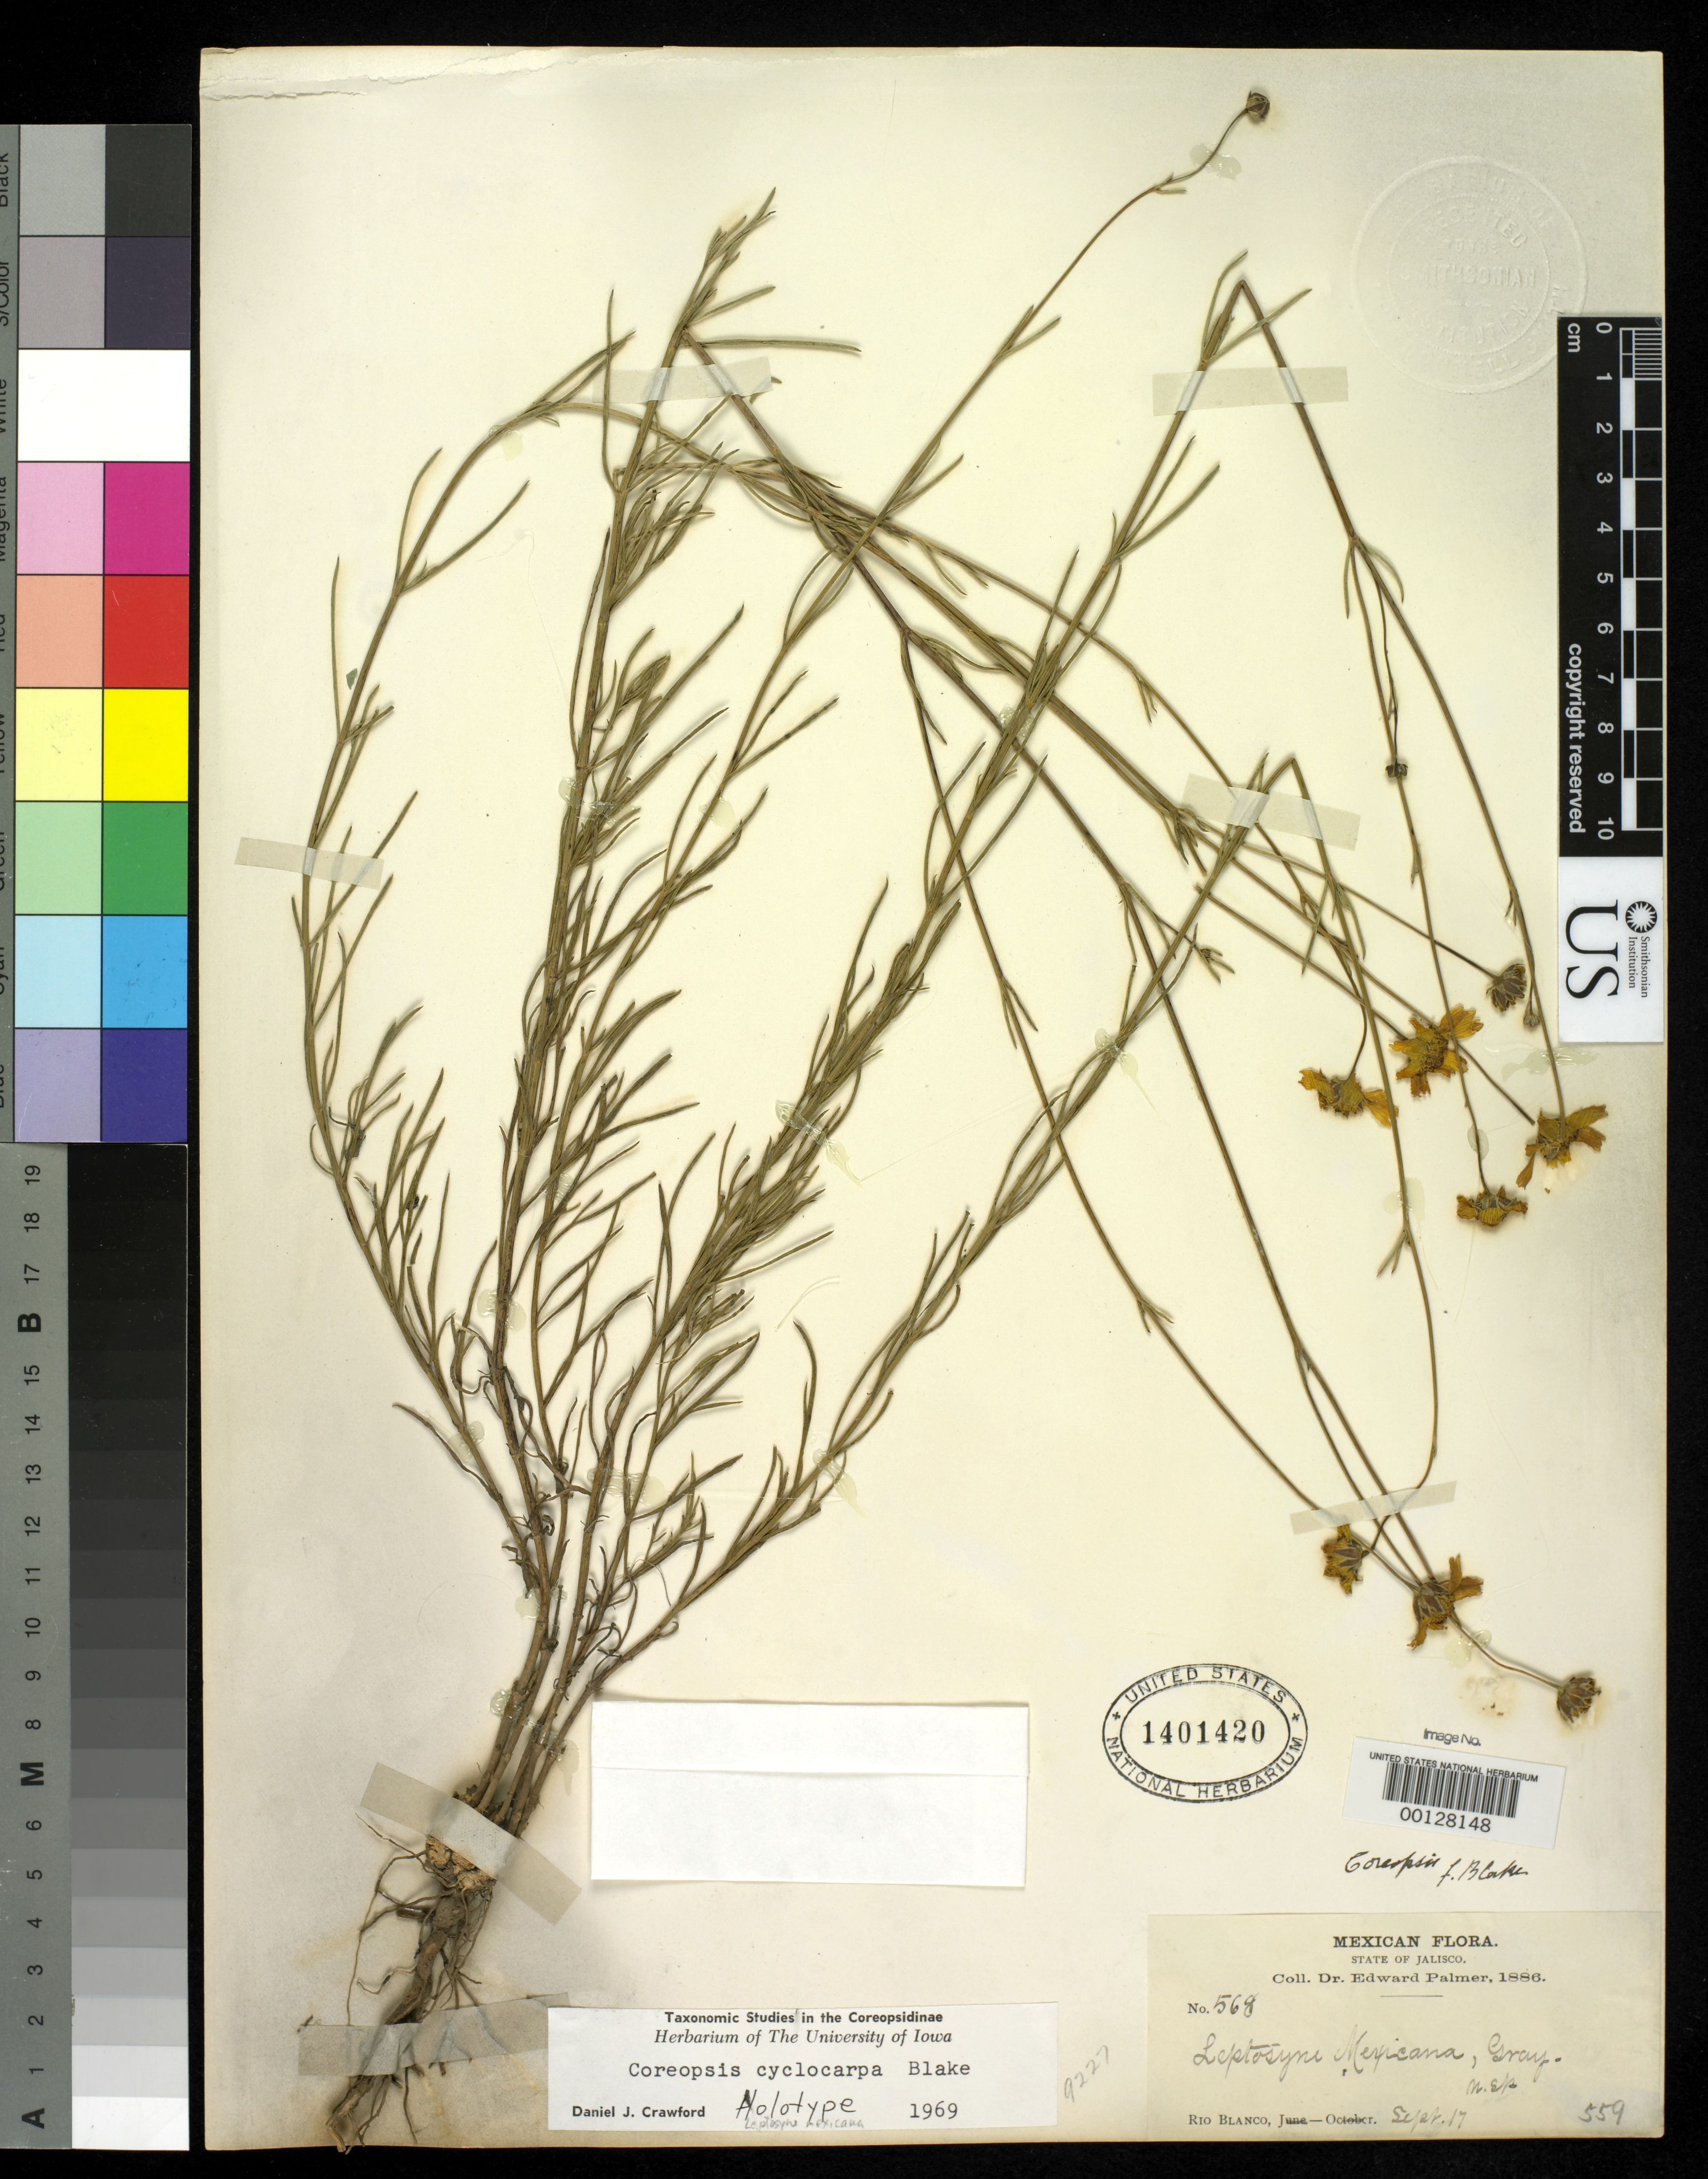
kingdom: Plantae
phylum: Tracheophyta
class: Magnoliopsida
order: Asterales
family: Asteraceae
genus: Leptosyne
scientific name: Leptosyne mexicana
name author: A. Gray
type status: Holotype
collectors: E. Palmer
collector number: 568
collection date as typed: Sep 1886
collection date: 1886-09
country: Mexico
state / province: Jalisco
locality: Rio Blanco.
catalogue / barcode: US 1401420